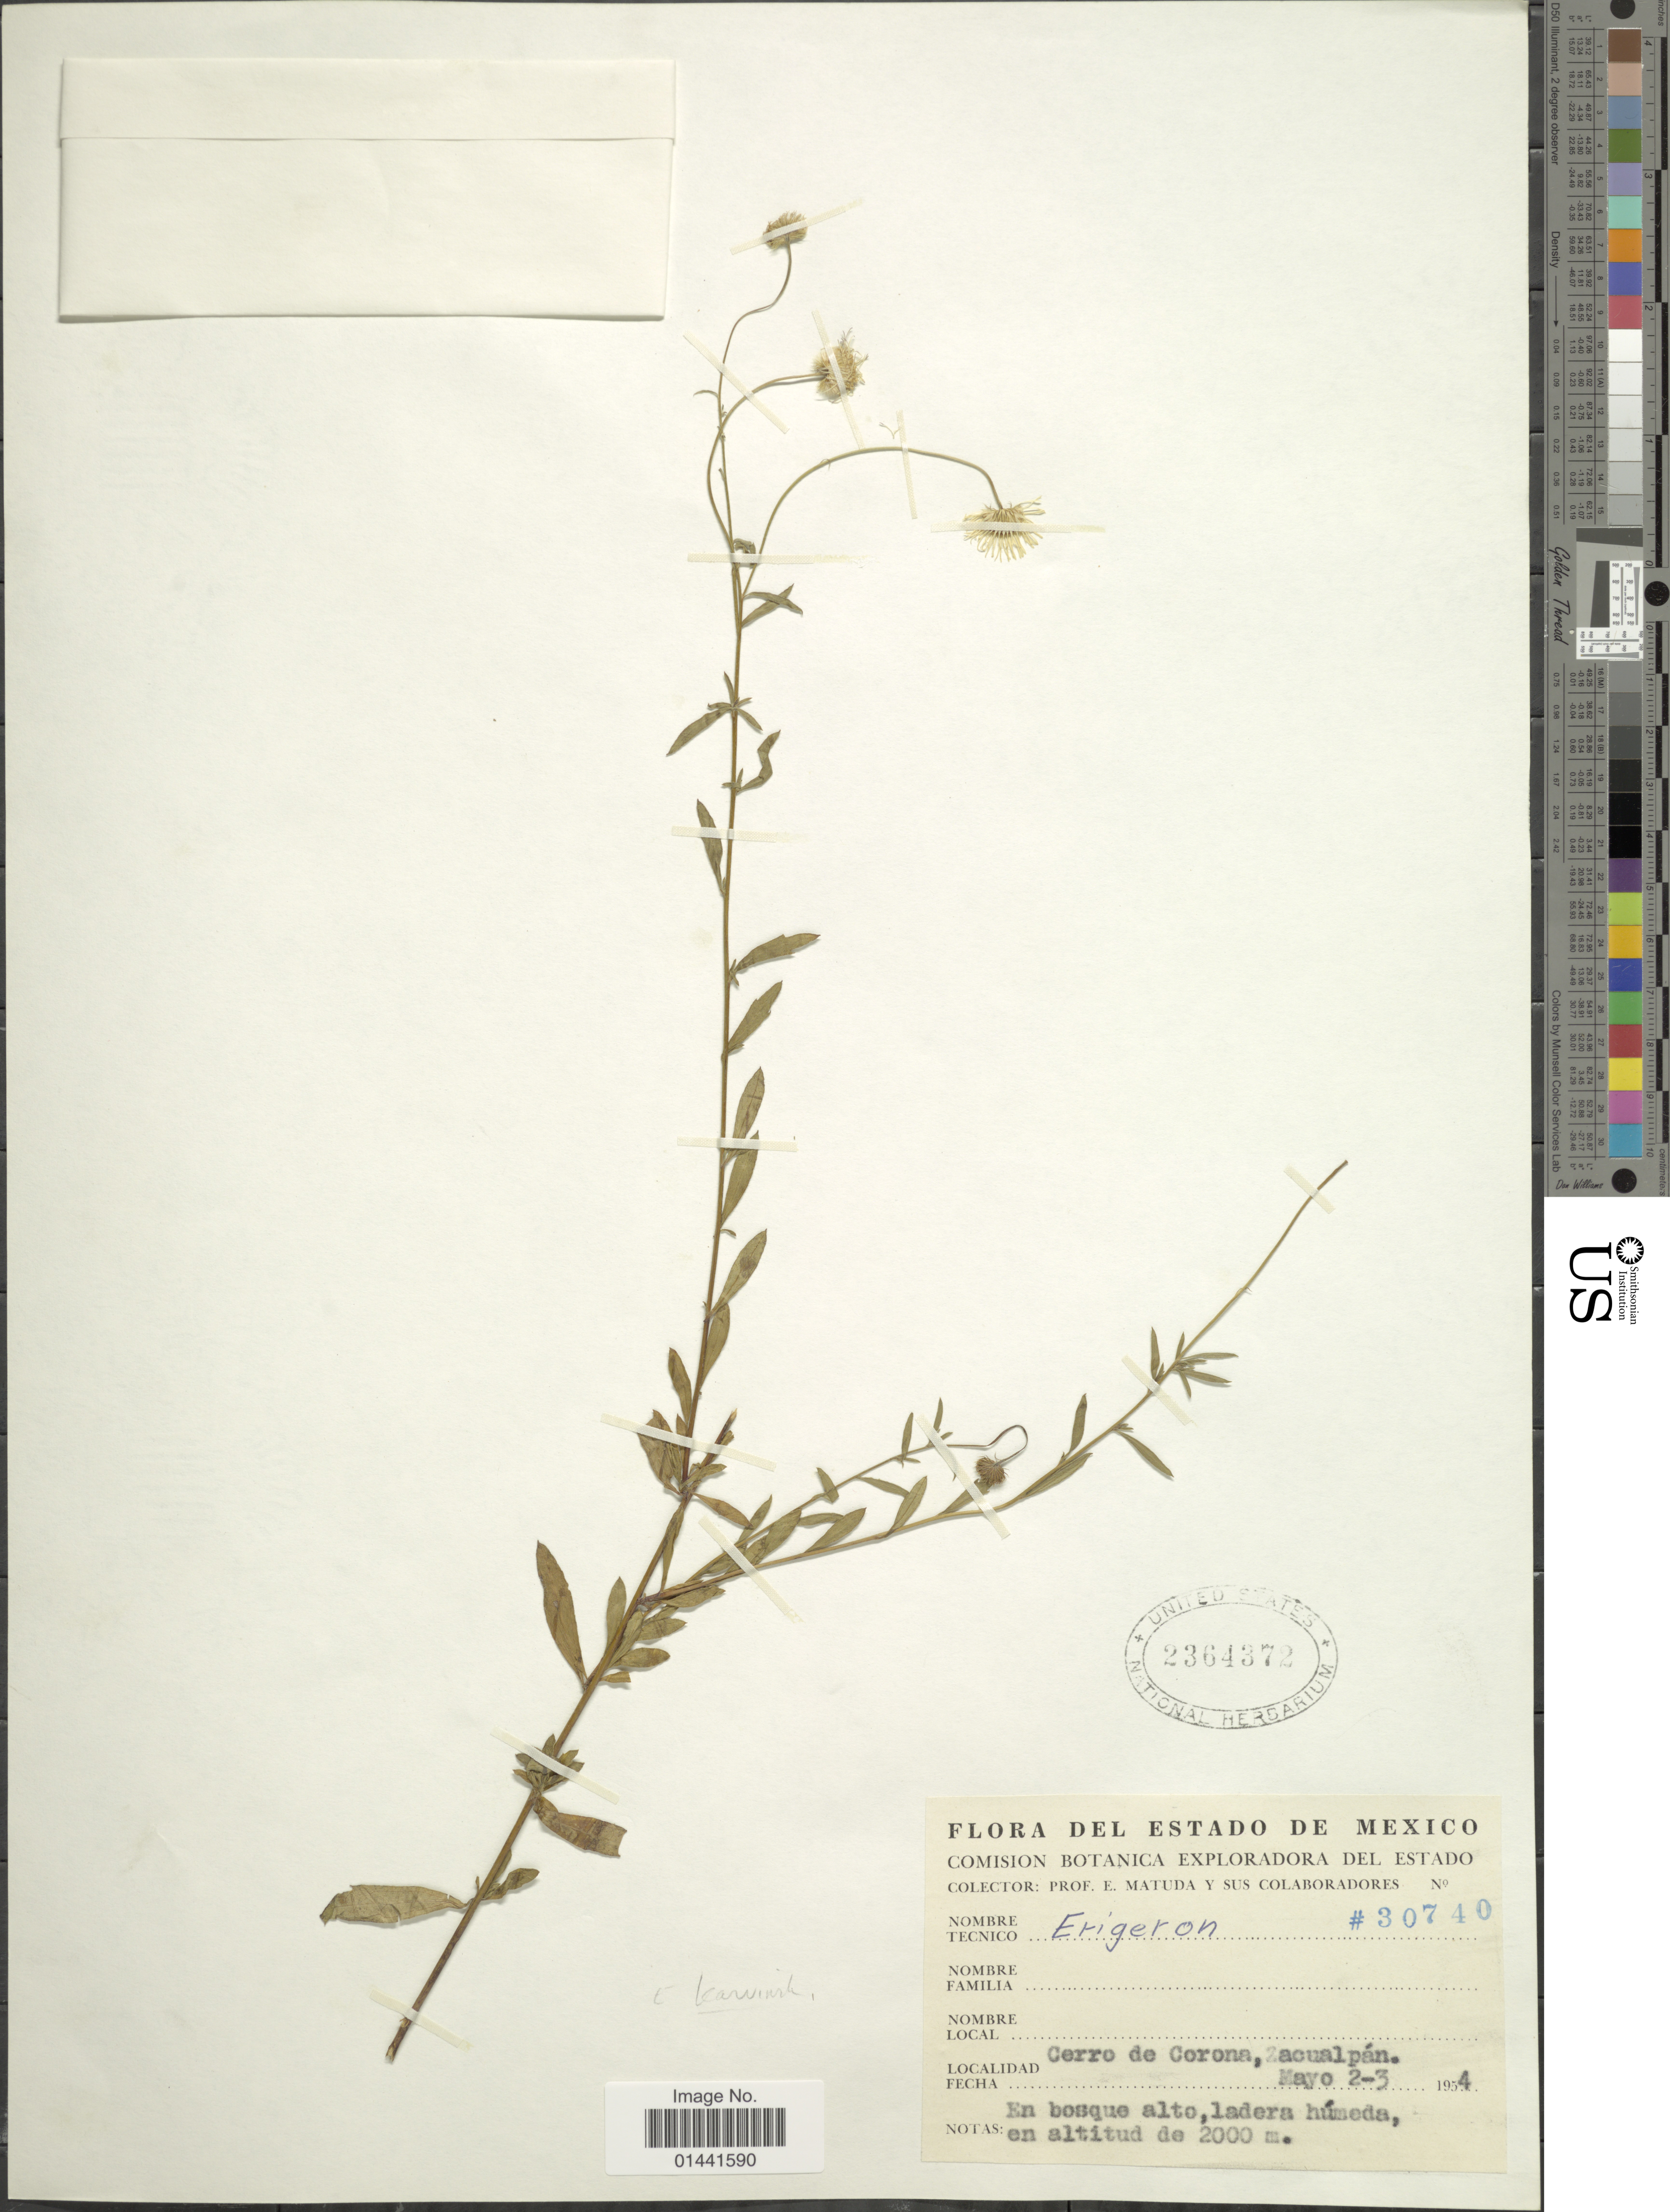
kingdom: Plantae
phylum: Tracheophyta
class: Magnoliopsida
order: Asterales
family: Asteraceae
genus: Erigeron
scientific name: Erigeron karvinskianus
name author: DC.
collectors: E. Matuda & et al.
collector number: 30740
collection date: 1954-05-02/1954-05-03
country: Mexico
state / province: México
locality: Cerro de Corona, Zacualpán, en bosque alto, ladera húmeda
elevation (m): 2000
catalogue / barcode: US 2364372